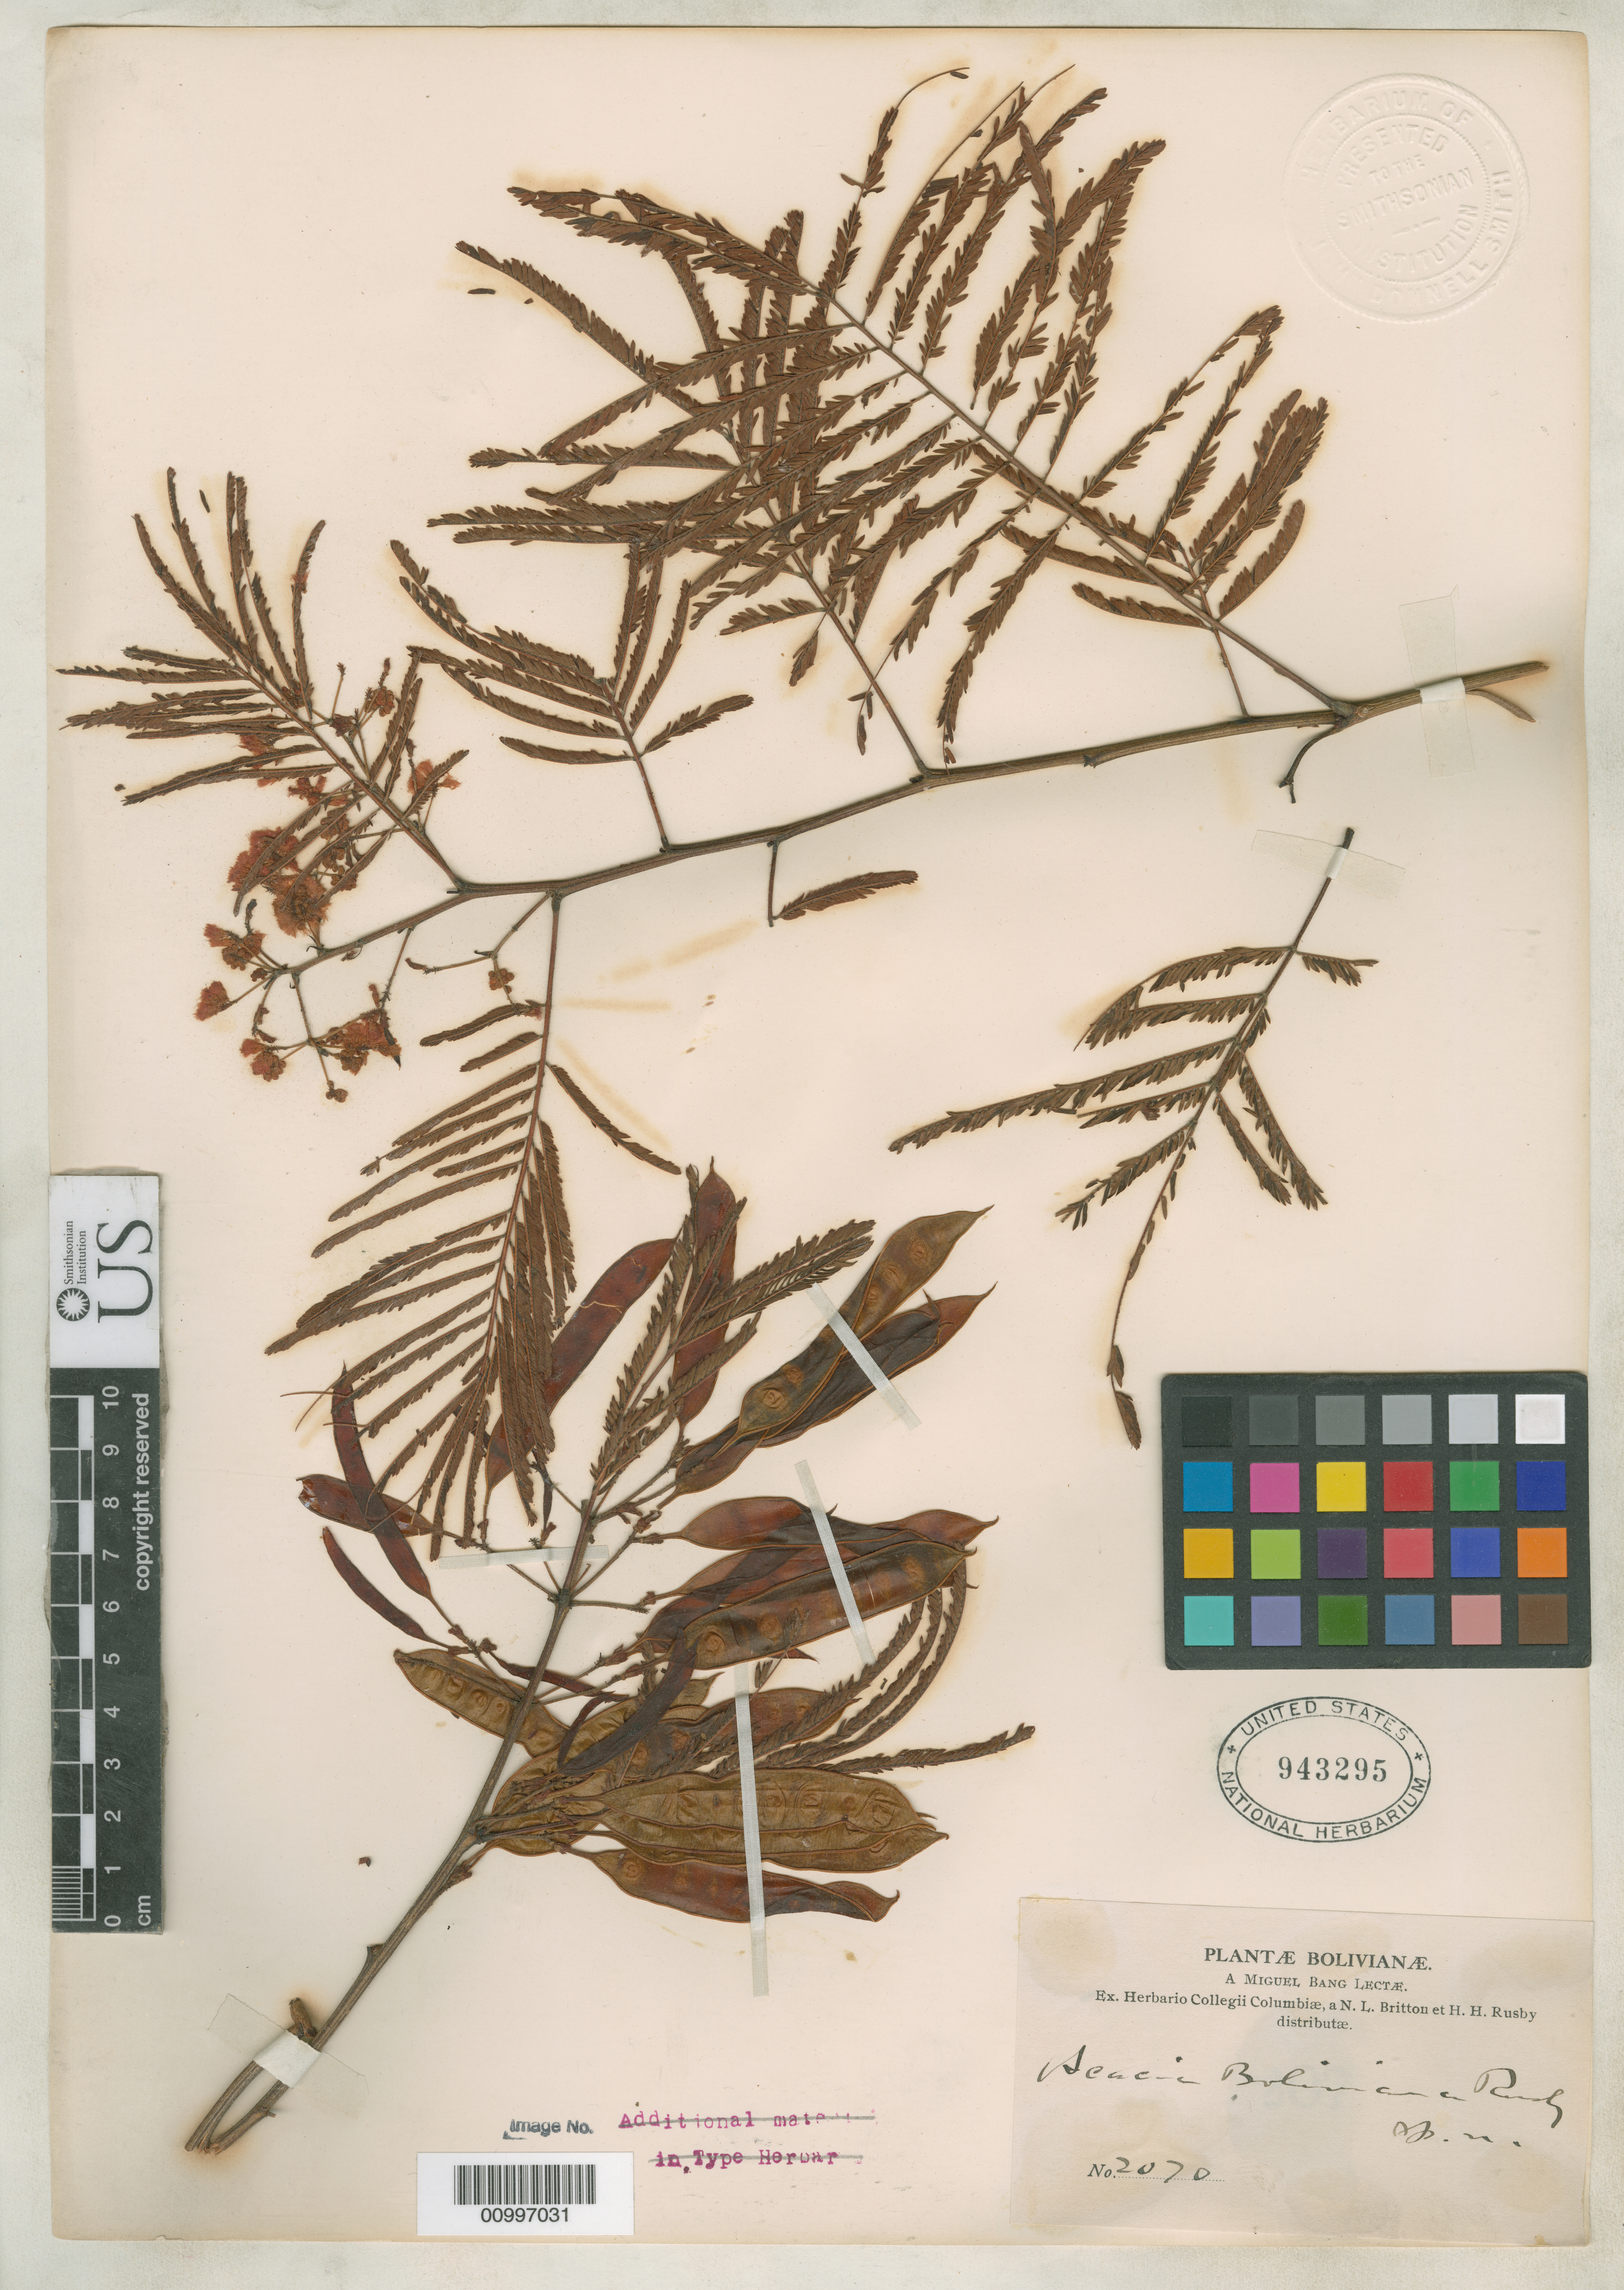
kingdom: Plantae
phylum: Tracheophyta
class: Magnoliopsida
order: Fabales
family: Fabaceae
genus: Acacia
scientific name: Acacia boliviana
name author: Rusby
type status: Isolectotype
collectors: M. Bang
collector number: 2070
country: Bolivia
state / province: La Paz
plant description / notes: Currently accepted name as cited by Rico & Bachman (2006).; Lectotypification cites "lectotype" at NY but several duplicates there, none annotated as such.; From the herbarium of J. Donnell Smith.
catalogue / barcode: US 943295